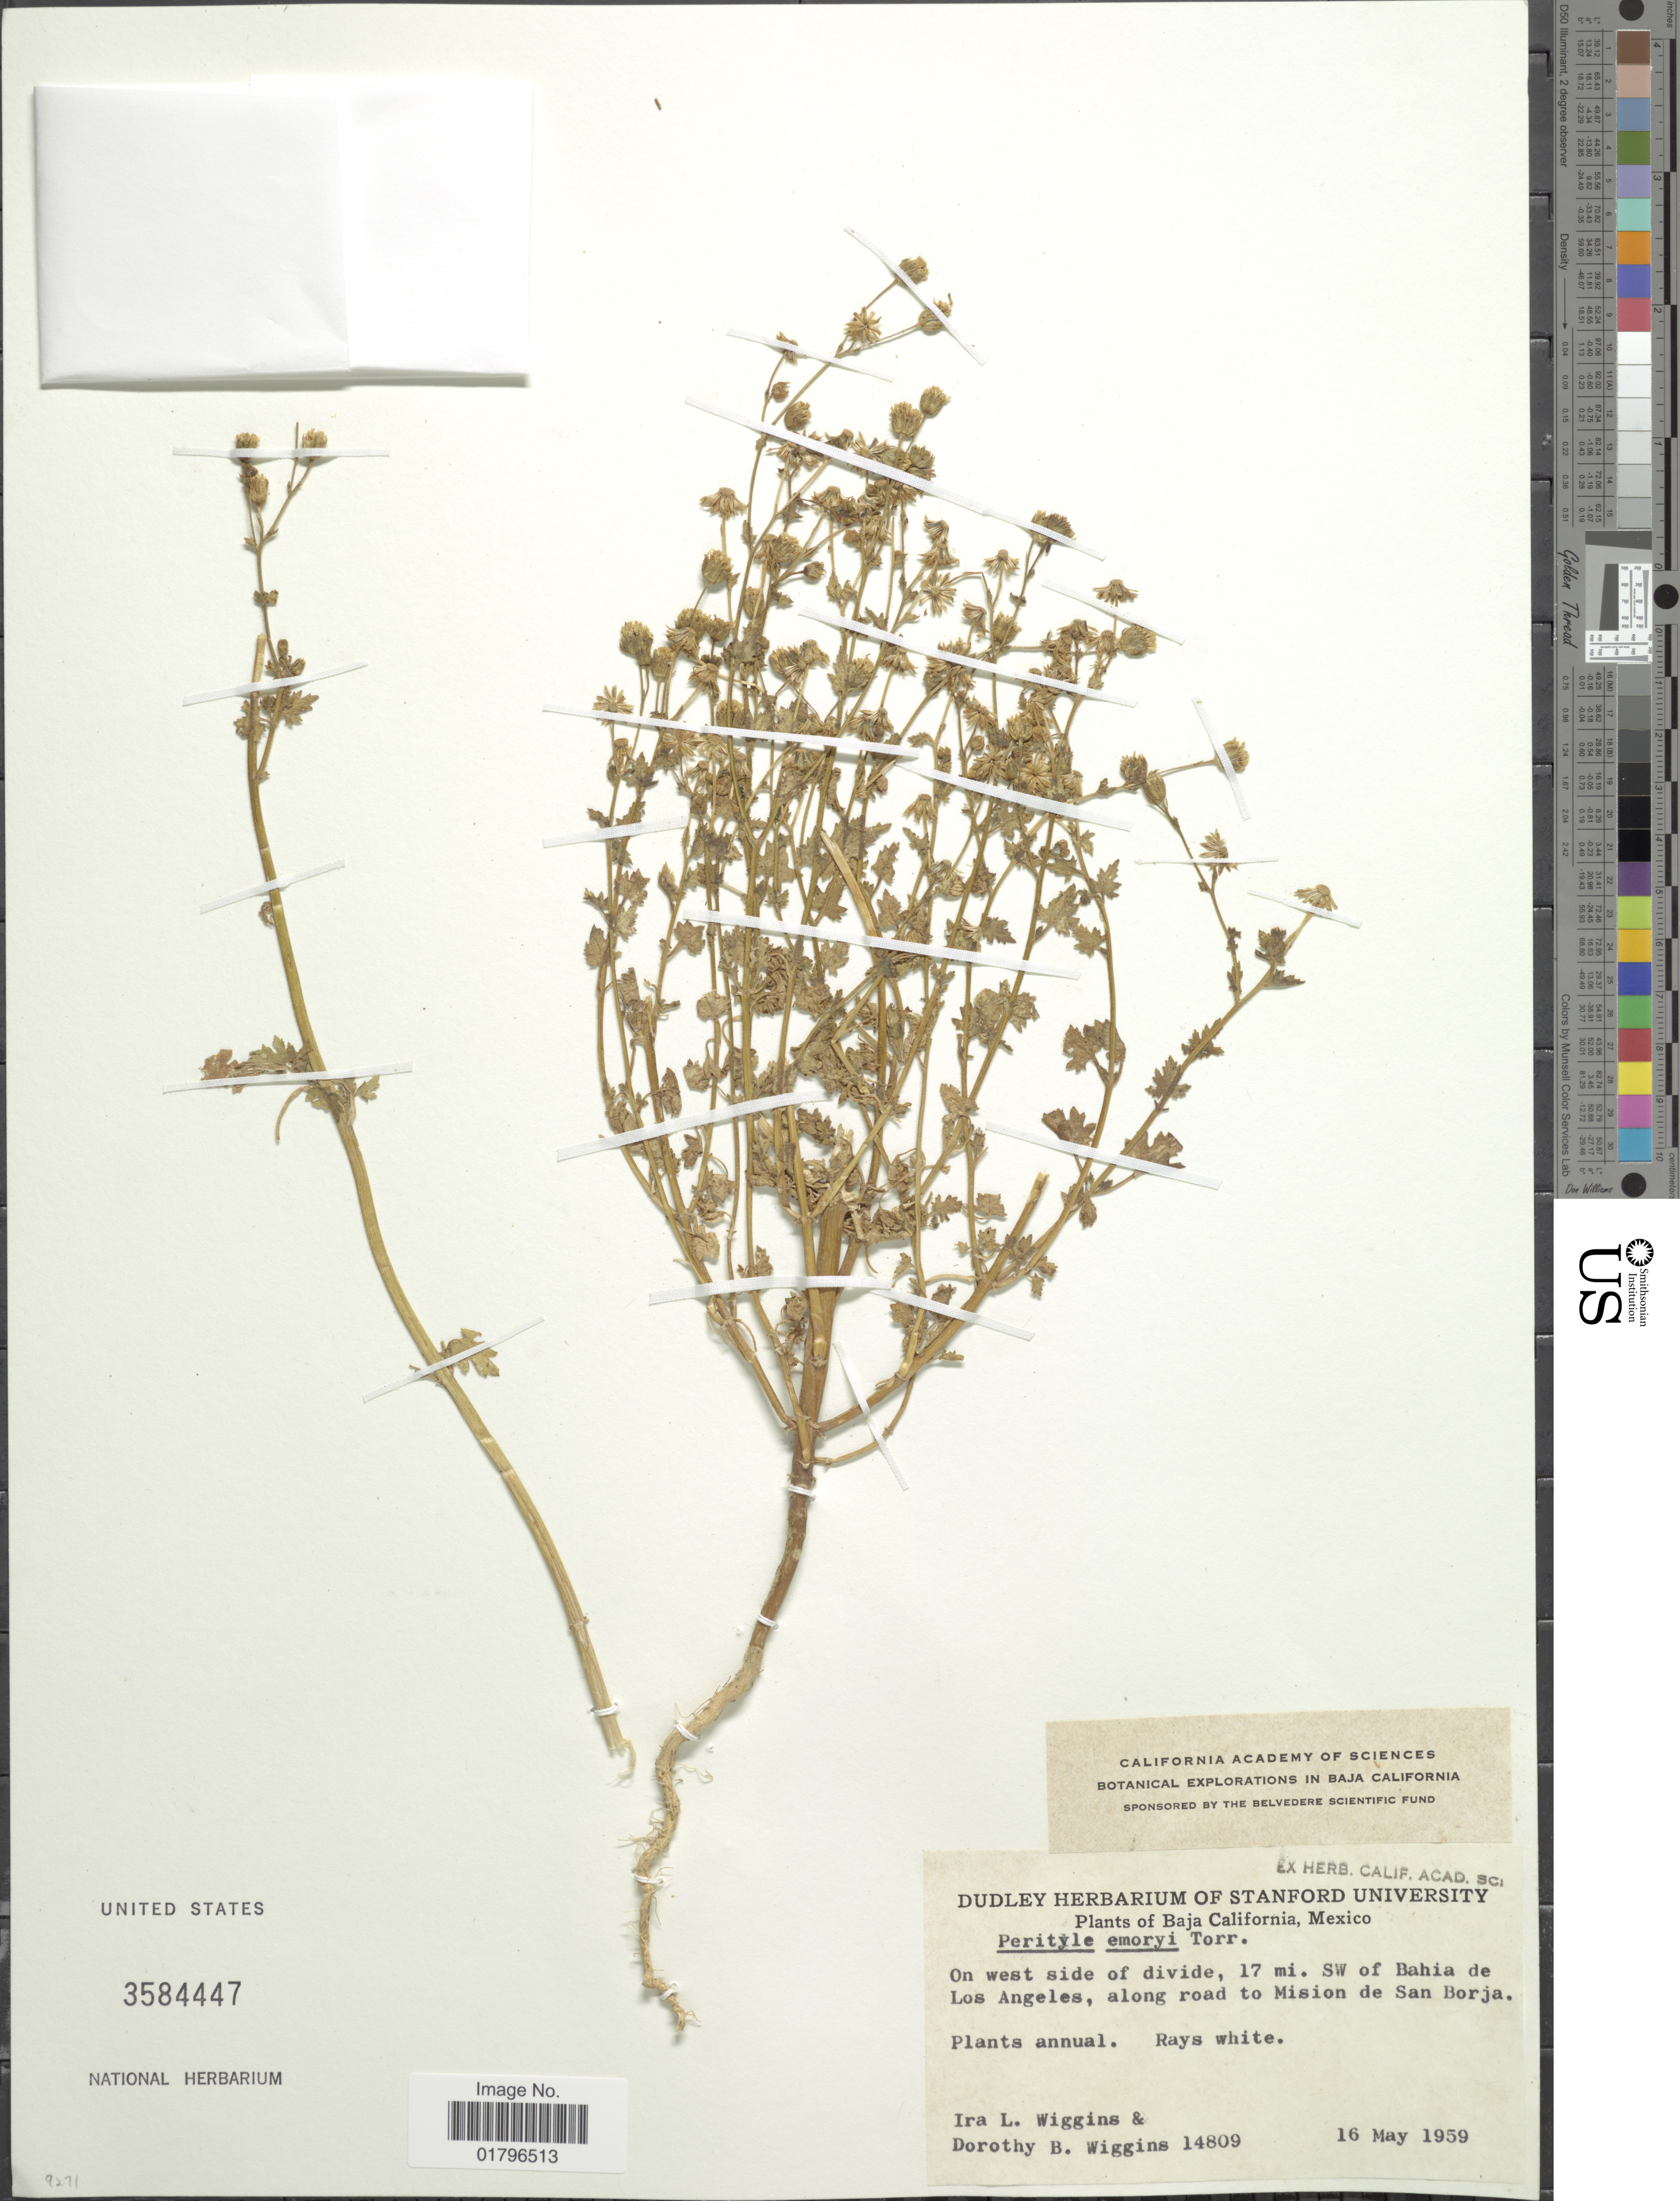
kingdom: Plantae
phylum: Tracheophyta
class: Magnoliopsida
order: Asterales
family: Asteraceae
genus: Perityle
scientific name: Perityle emoryi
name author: Torr.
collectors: I. L. Wiggins & D. B. Wiggins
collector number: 14809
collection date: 1959-05-16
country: Mexico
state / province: Baja California Sur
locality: On west side of divide, 17 mi. SW of Bahia de Los Angeles, along road to Mision de San Borja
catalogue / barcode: US 3584447